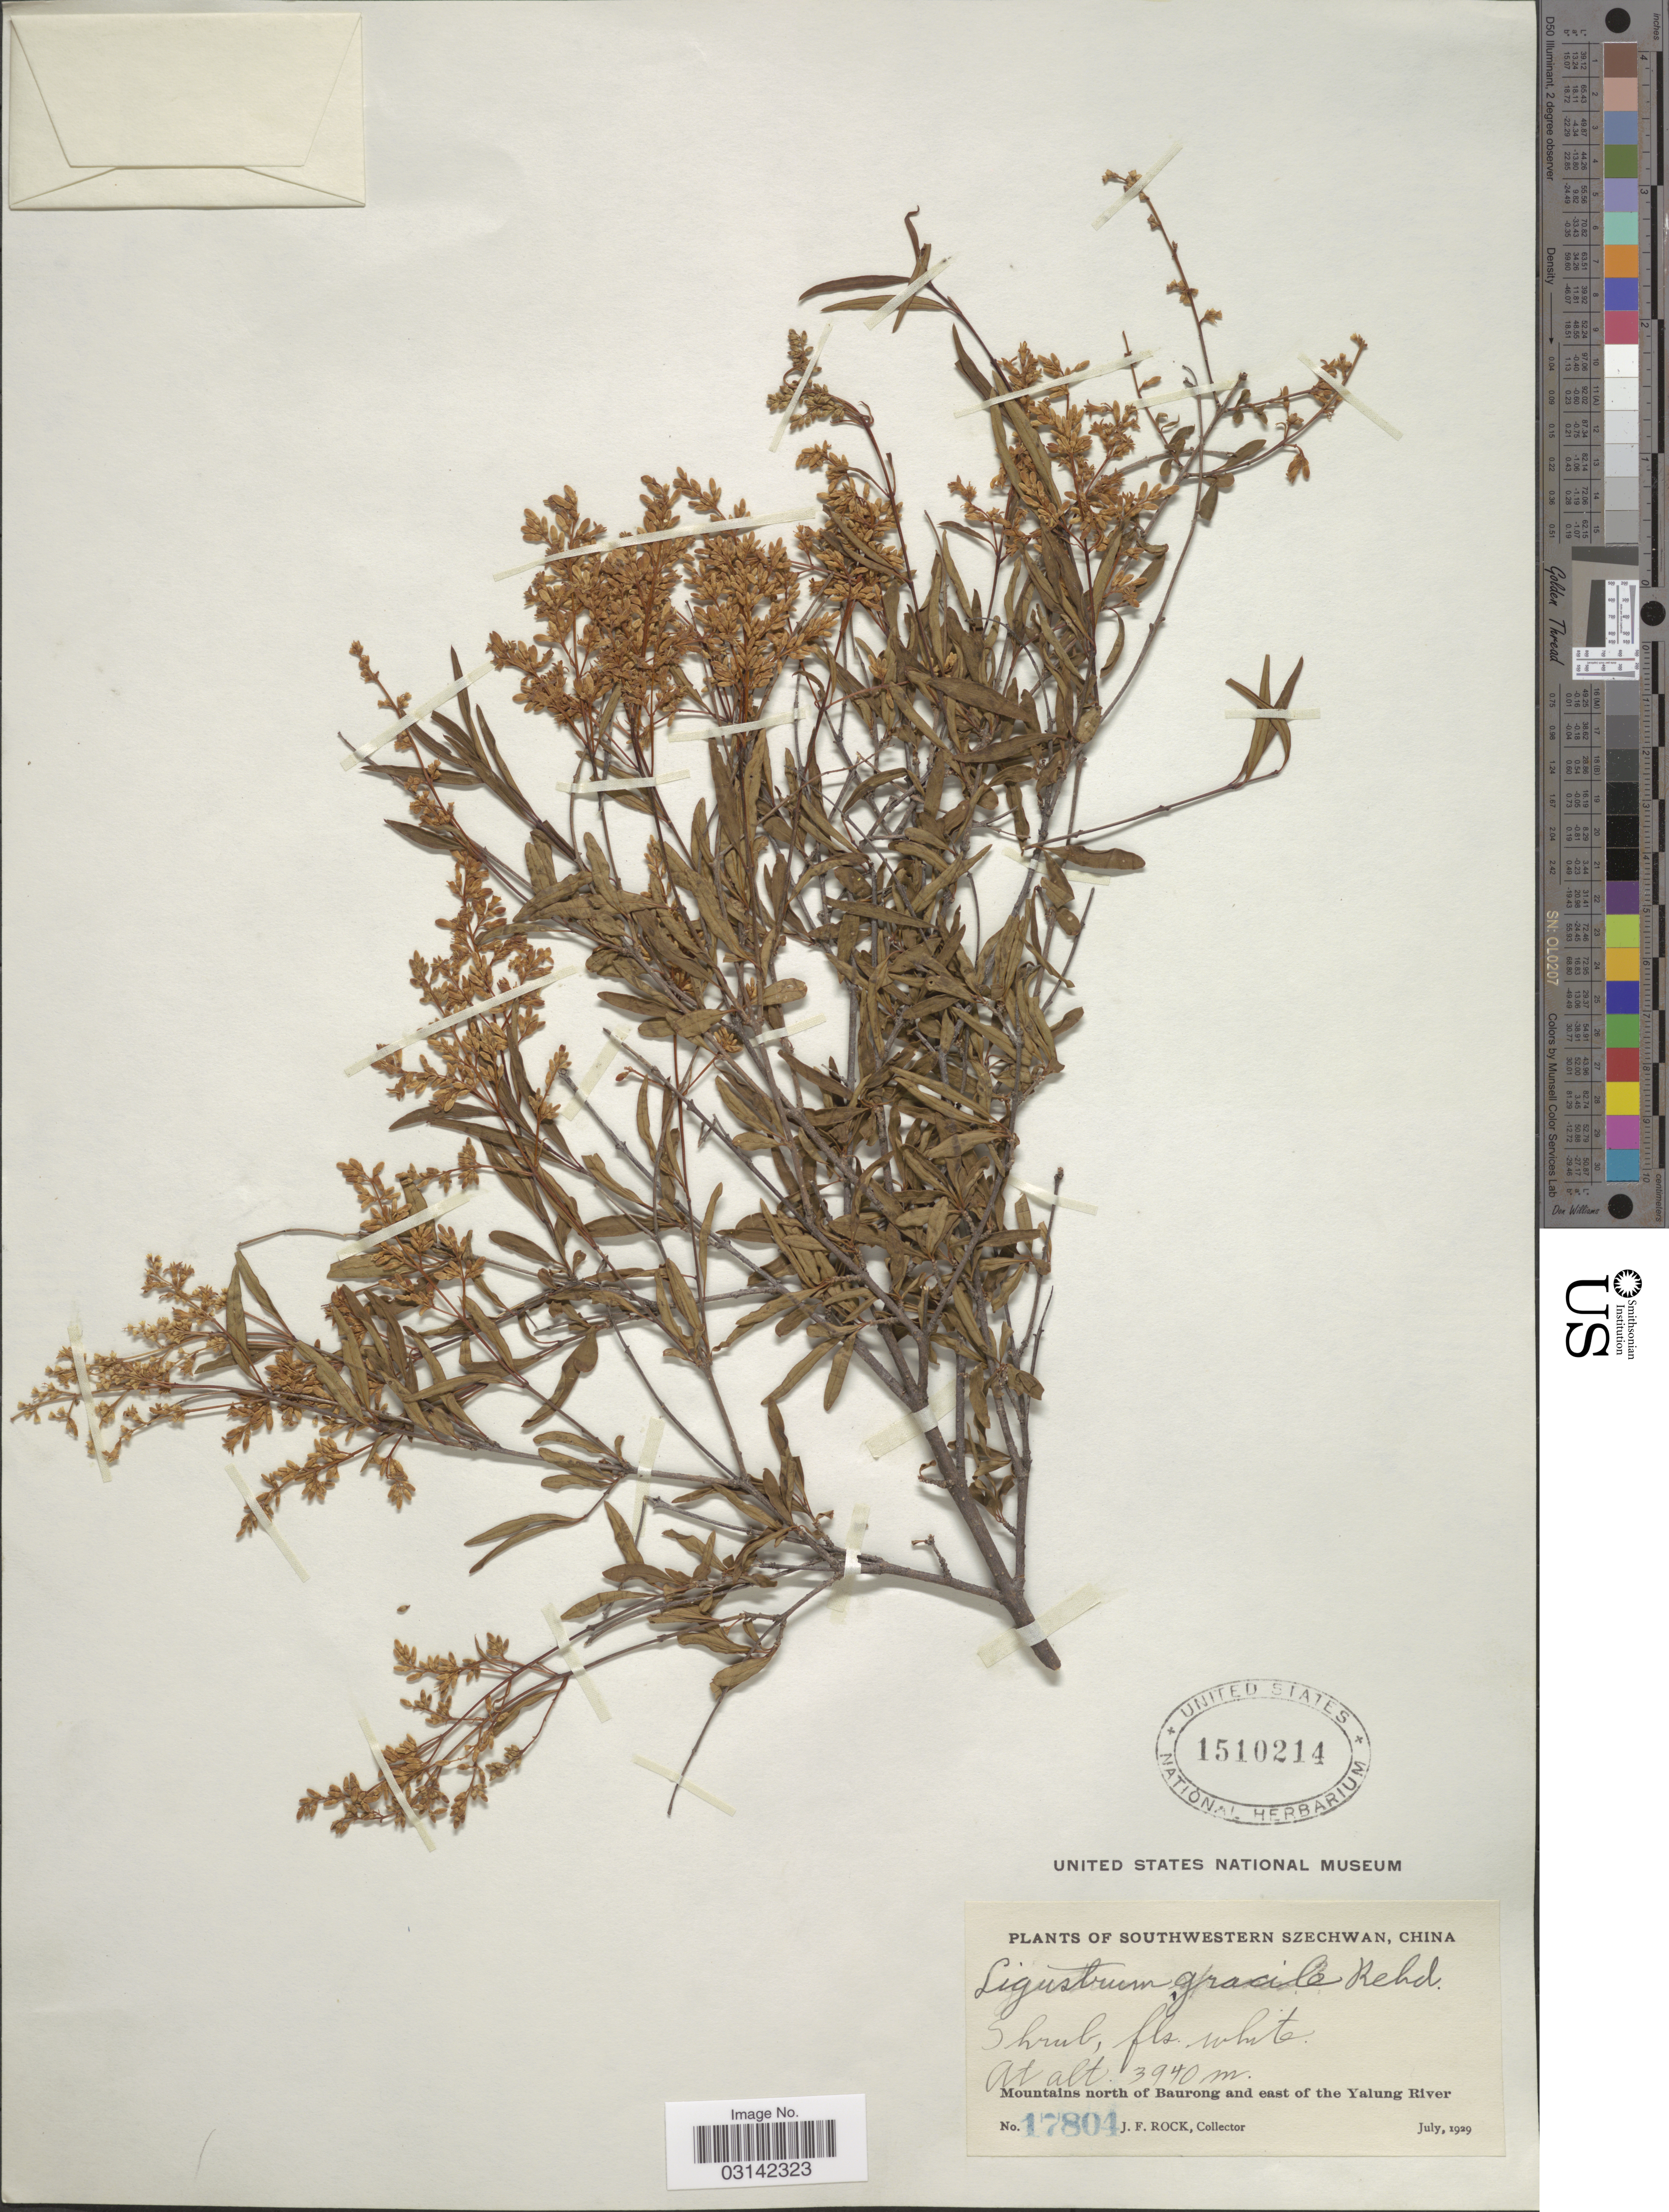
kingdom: Plantae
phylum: Tracheophyta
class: Magnoliopsida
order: Lamiales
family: Oleaceae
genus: Ligustrum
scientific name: Ligustrum gracile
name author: Rehder in Sarg.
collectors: J. Rock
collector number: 17804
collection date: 1929-07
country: China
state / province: Sichuan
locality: Southwestern Szechwan. Mountains north of Baurong and east of the Yalung River.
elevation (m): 3940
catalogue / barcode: US 1510214